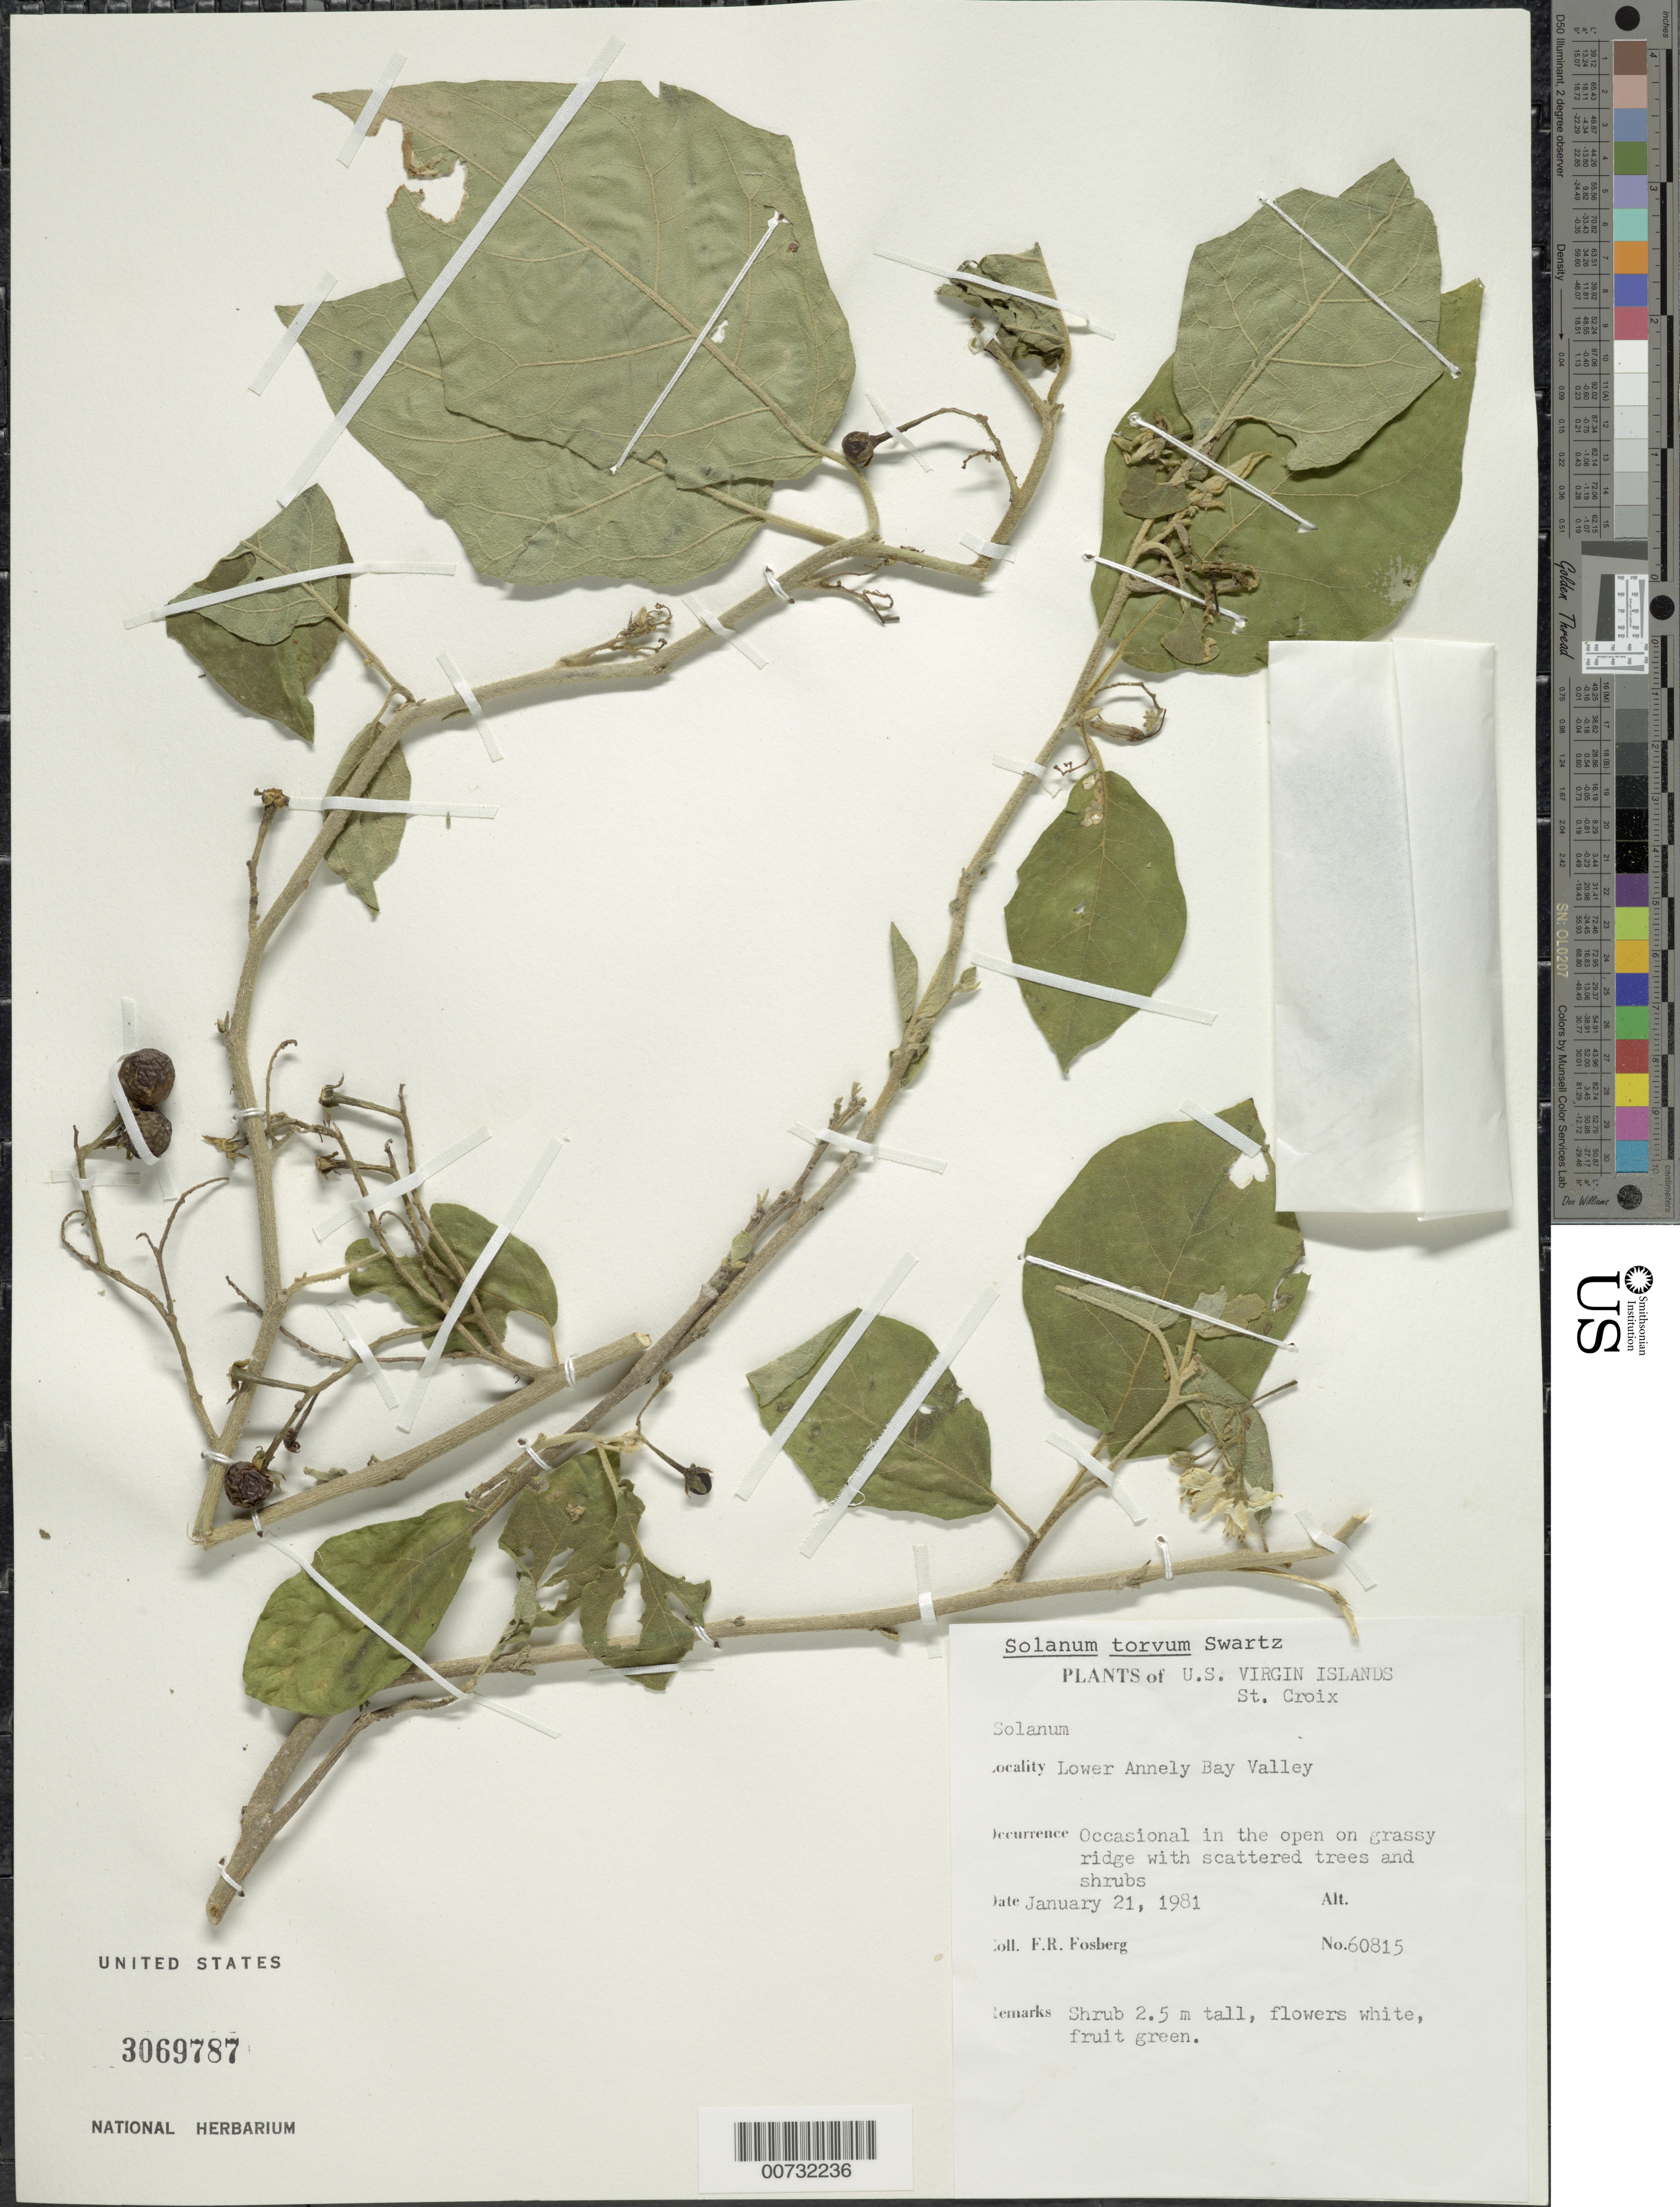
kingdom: Plantae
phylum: Tracheophyta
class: Magnoliopsida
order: Solanales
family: Solanaceae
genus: Solanum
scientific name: Solanum torvum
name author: Sw.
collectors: F. R. Fosberg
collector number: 60815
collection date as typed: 21 Jan 1981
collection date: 1981-01-21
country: U.S. Virgin Islands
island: St. Croix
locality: Lower Annely Bay Valley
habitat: In the open on grassy ridge w/scattered trees and shrubs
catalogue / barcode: US 3069787